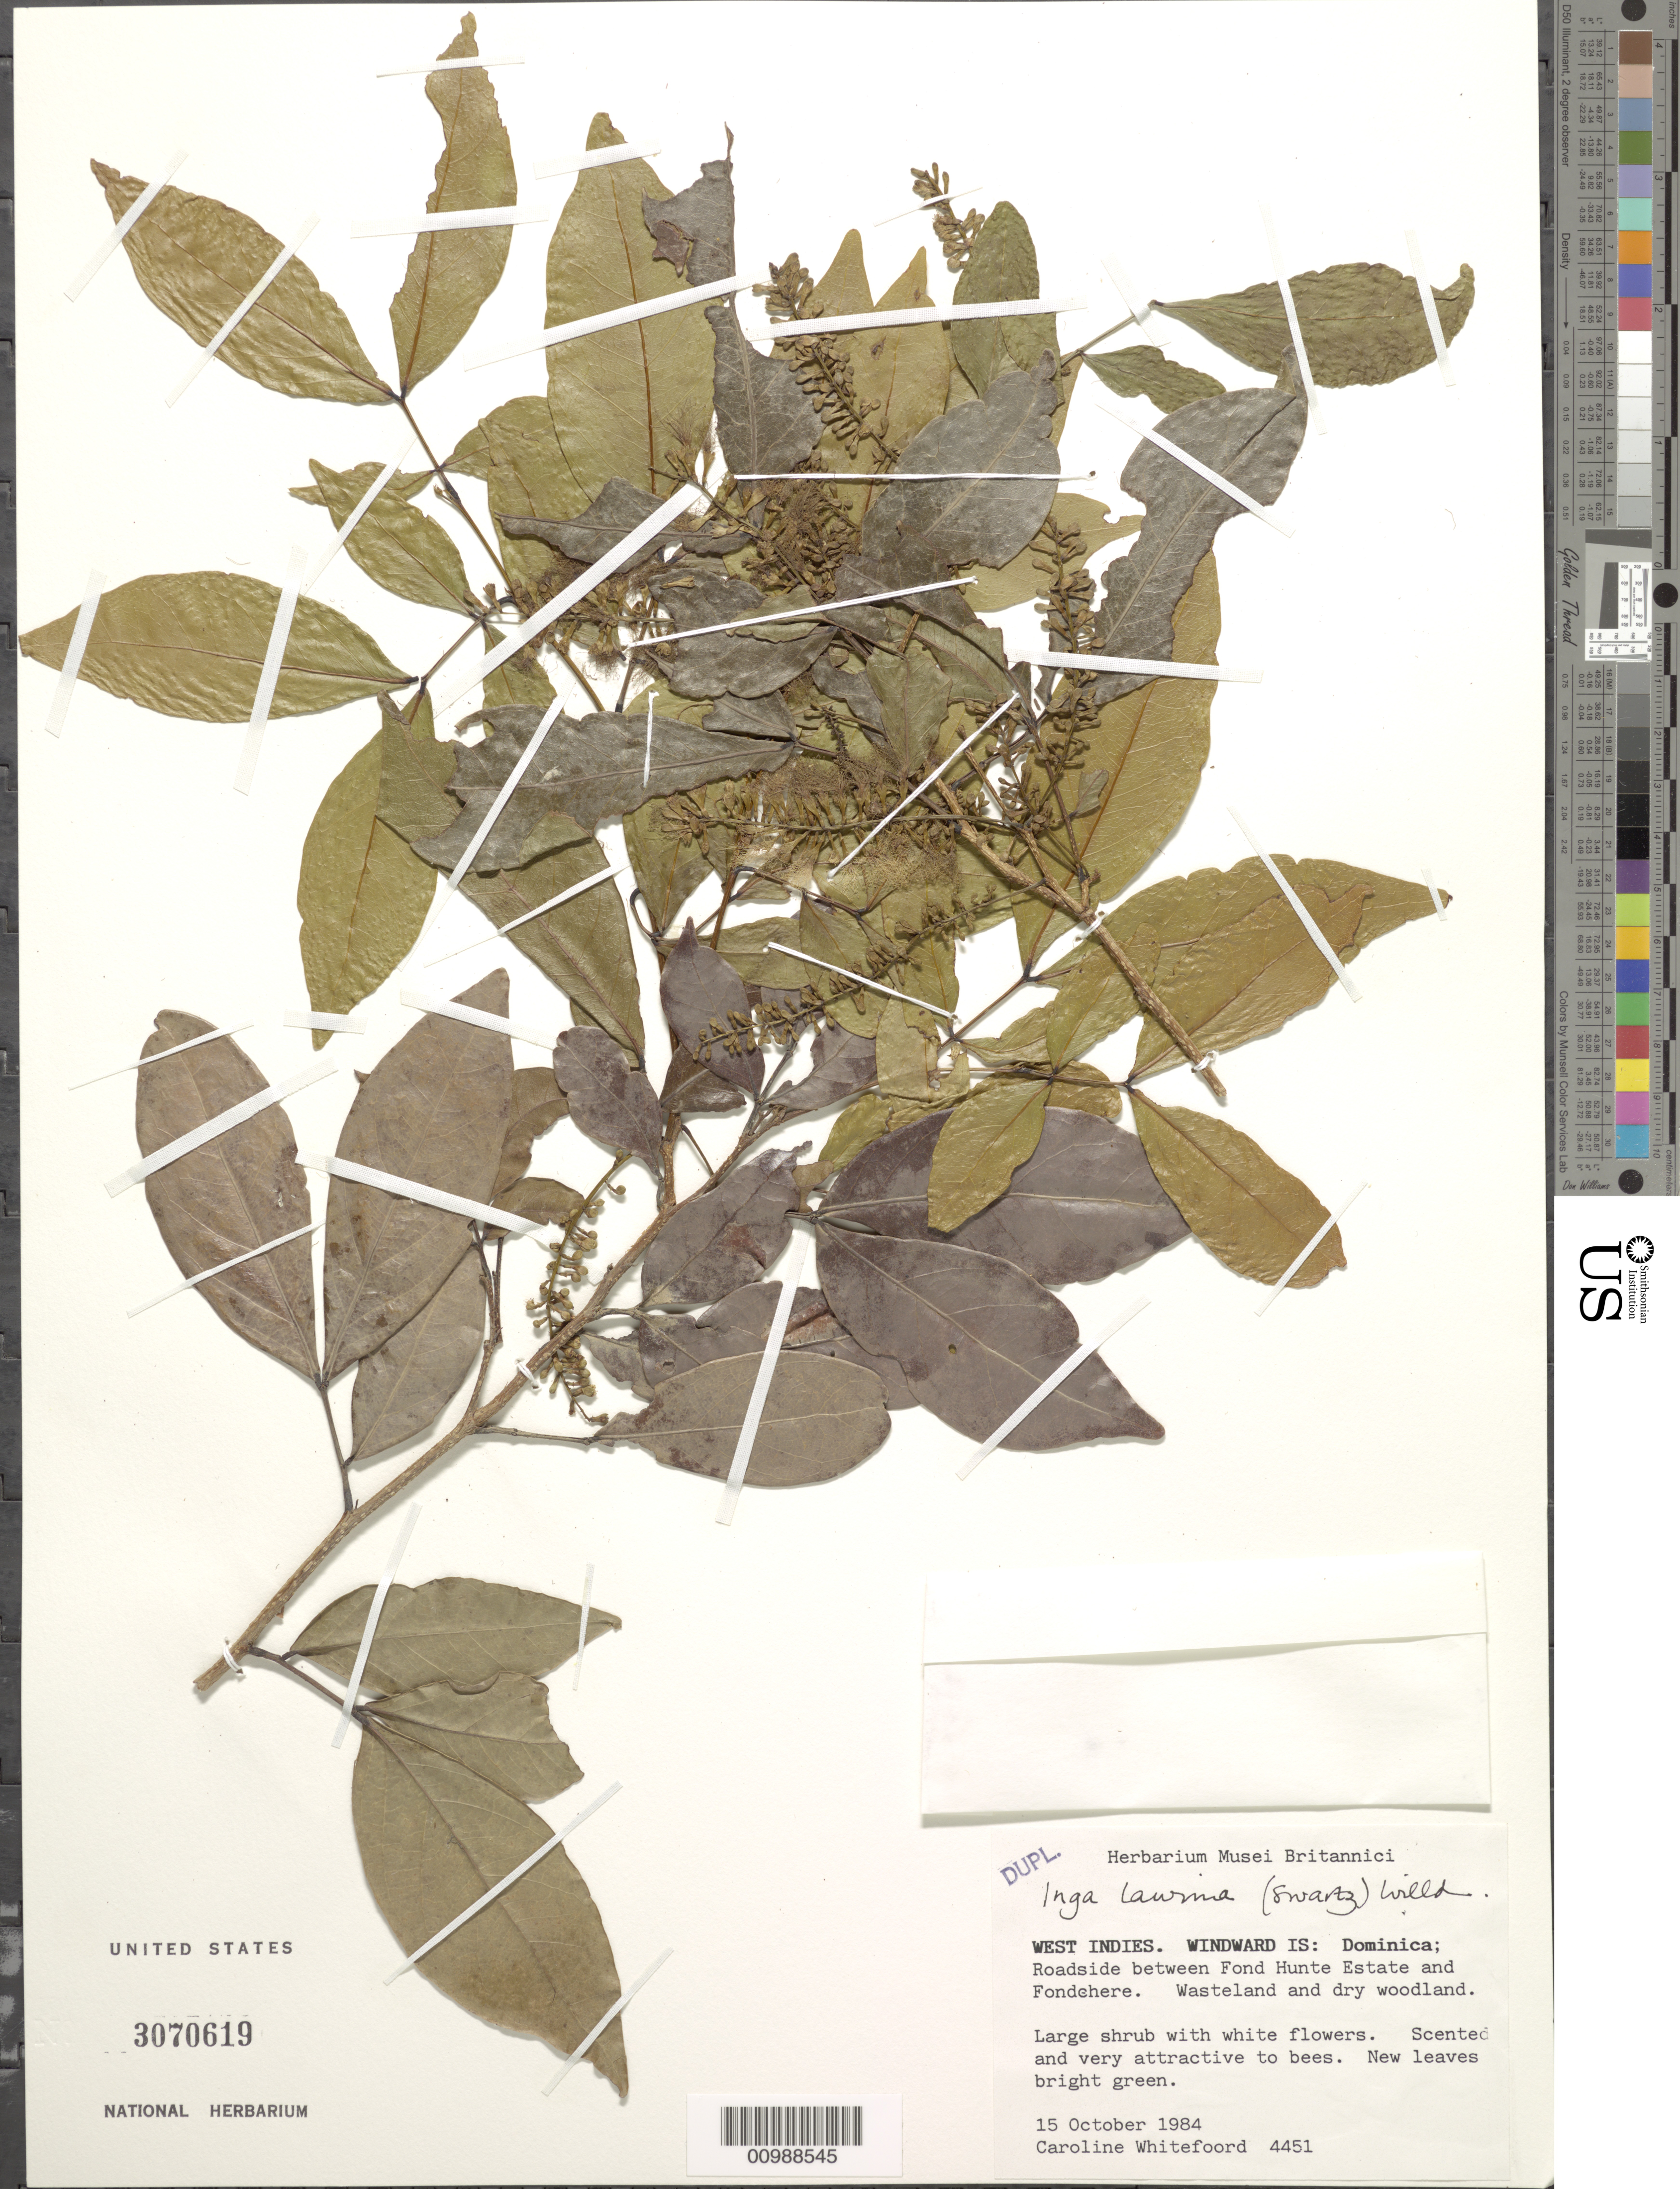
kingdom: Plantae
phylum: Tracheophyta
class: Magnoliopsida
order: Fabales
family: Fabaceae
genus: Inga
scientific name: Inga laurina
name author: (Sw.) Willd.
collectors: C. Whitefoord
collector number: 4451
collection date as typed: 15 Oct 1984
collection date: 1984-10-15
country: Dominica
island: Dominica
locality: Windward Island: Dominica; Roadside between Fond Hunte Estate and Fondehere.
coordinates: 0 N, 0 E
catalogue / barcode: US 3070619